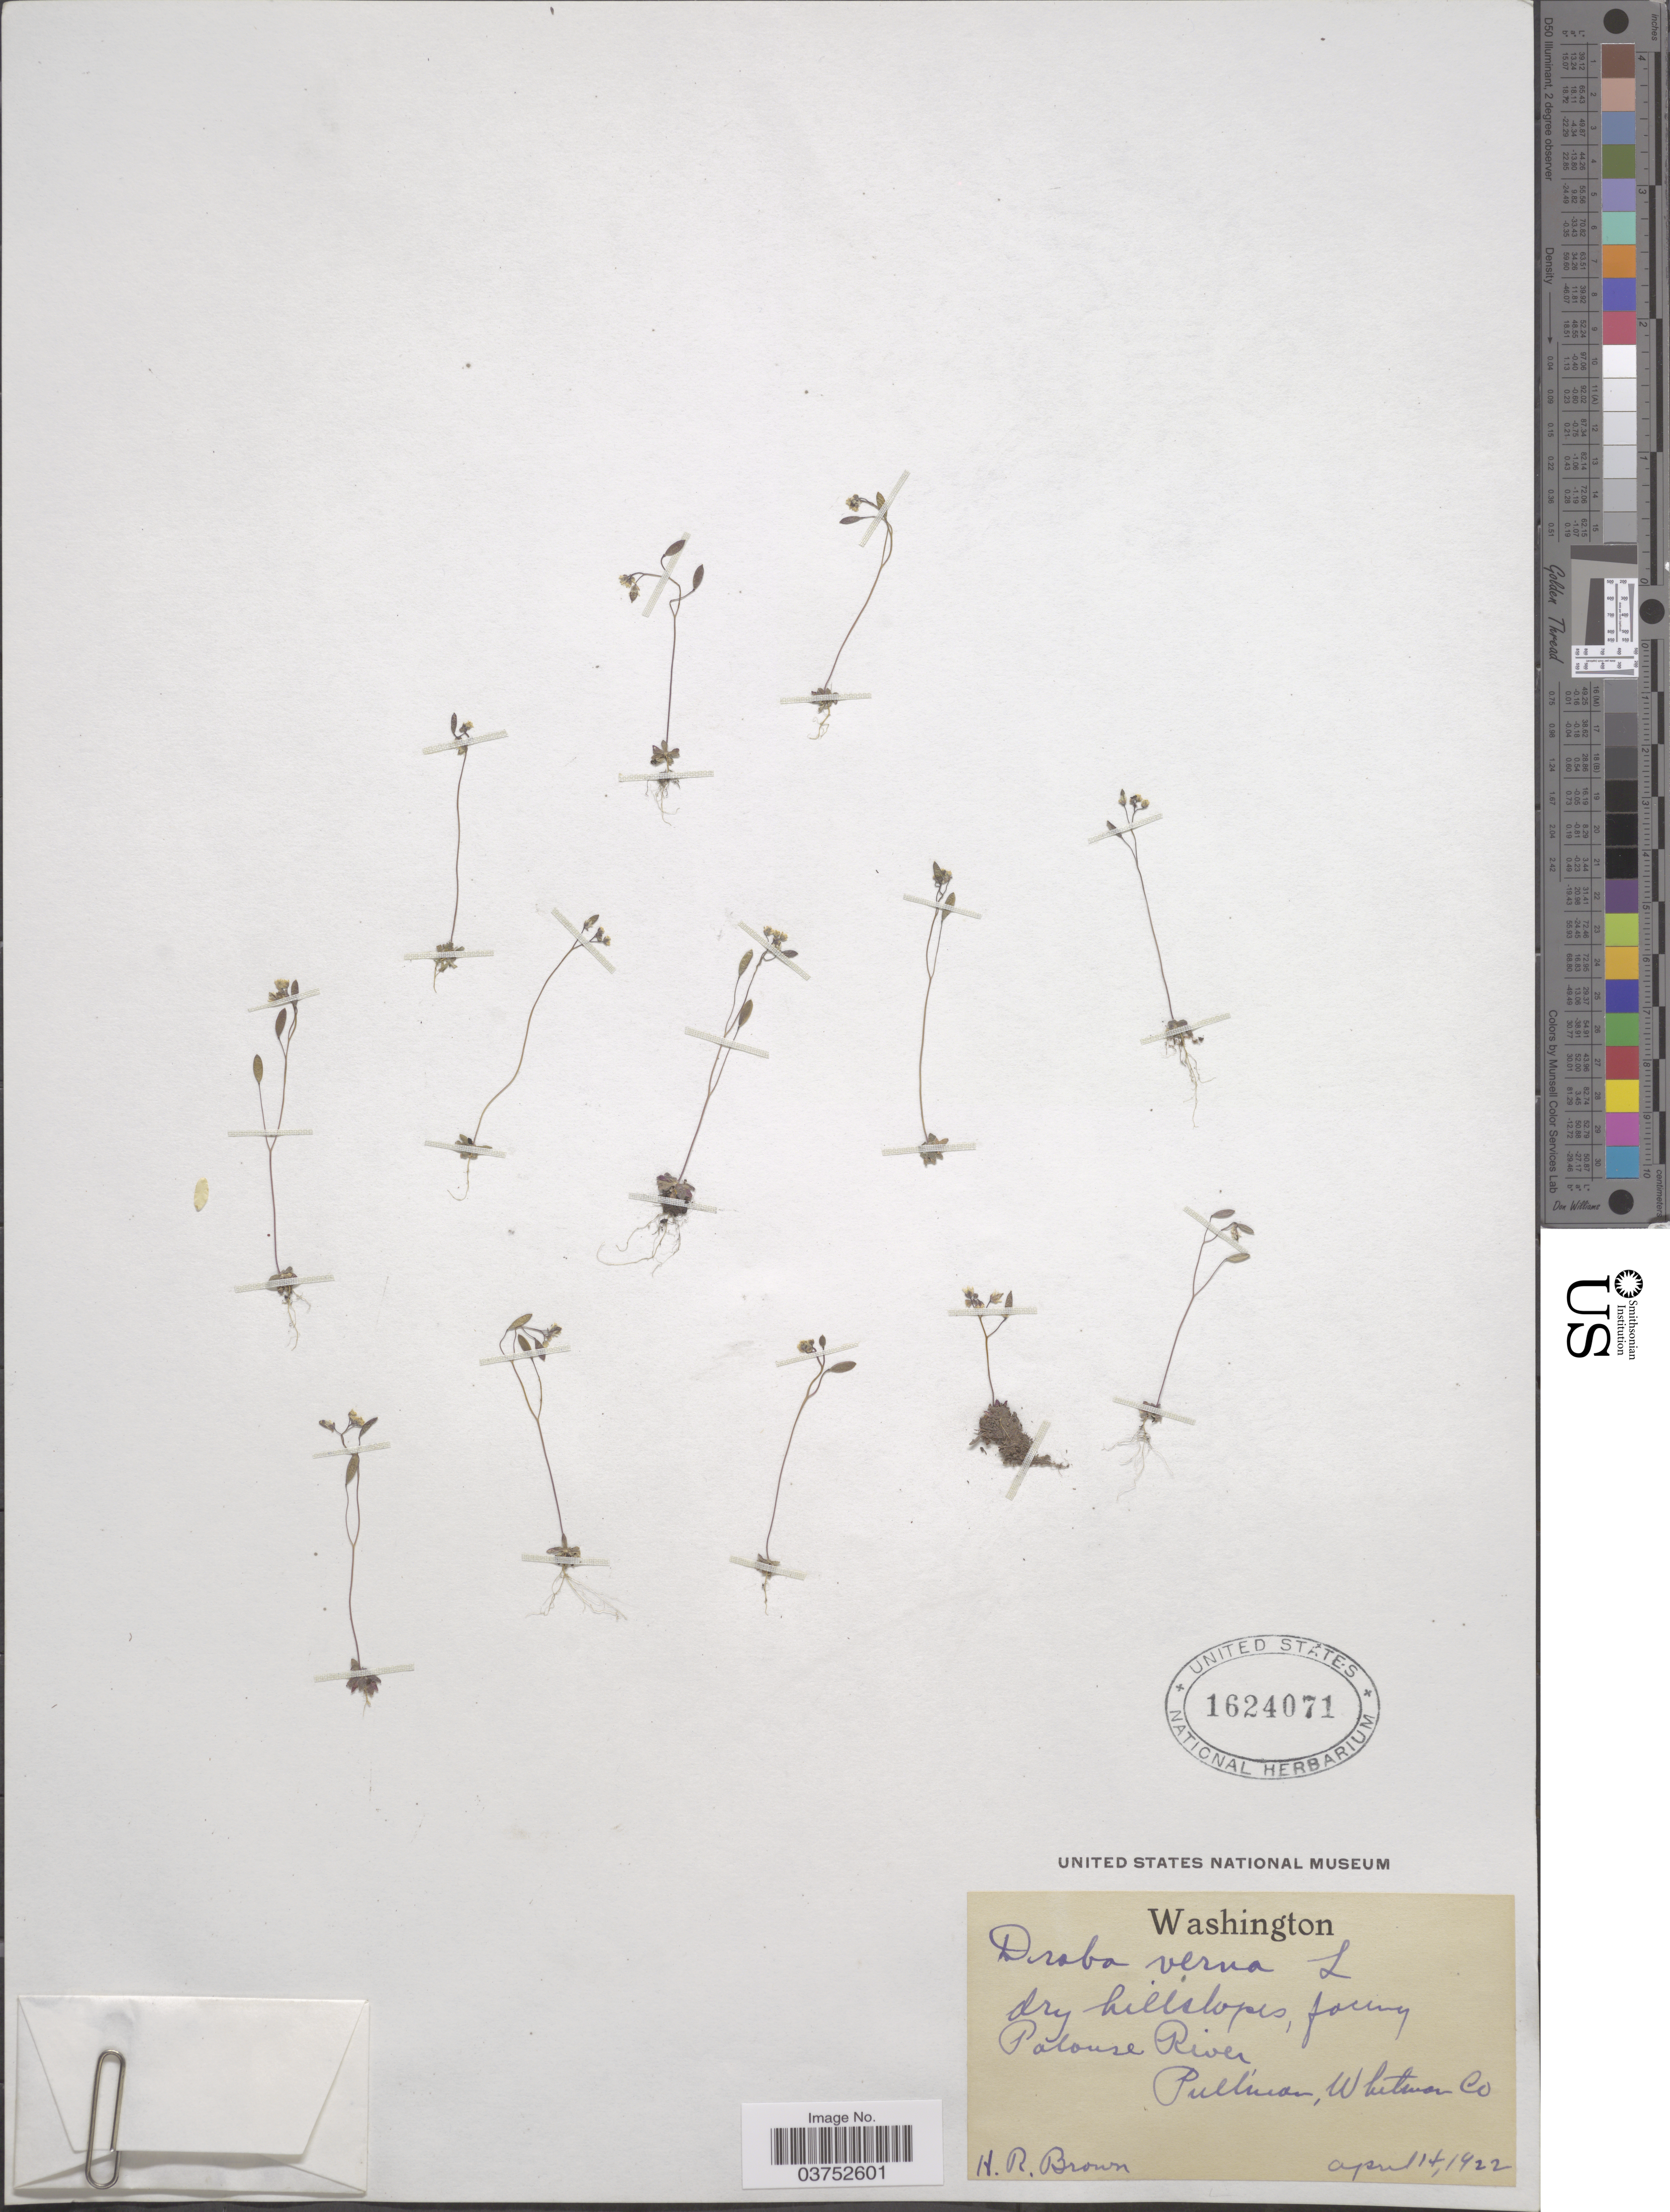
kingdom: Plantae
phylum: Tracheophyta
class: Magnoliopsida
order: Brassicales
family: Brassicaceae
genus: Draba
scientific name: Draba verna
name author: L.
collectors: H. R. Brown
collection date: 1922-04-14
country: United States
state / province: Washington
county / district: Whitman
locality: Dry hillslopes, facing Palouse River, Pullman, Whitman Co.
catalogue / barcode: US 1624071